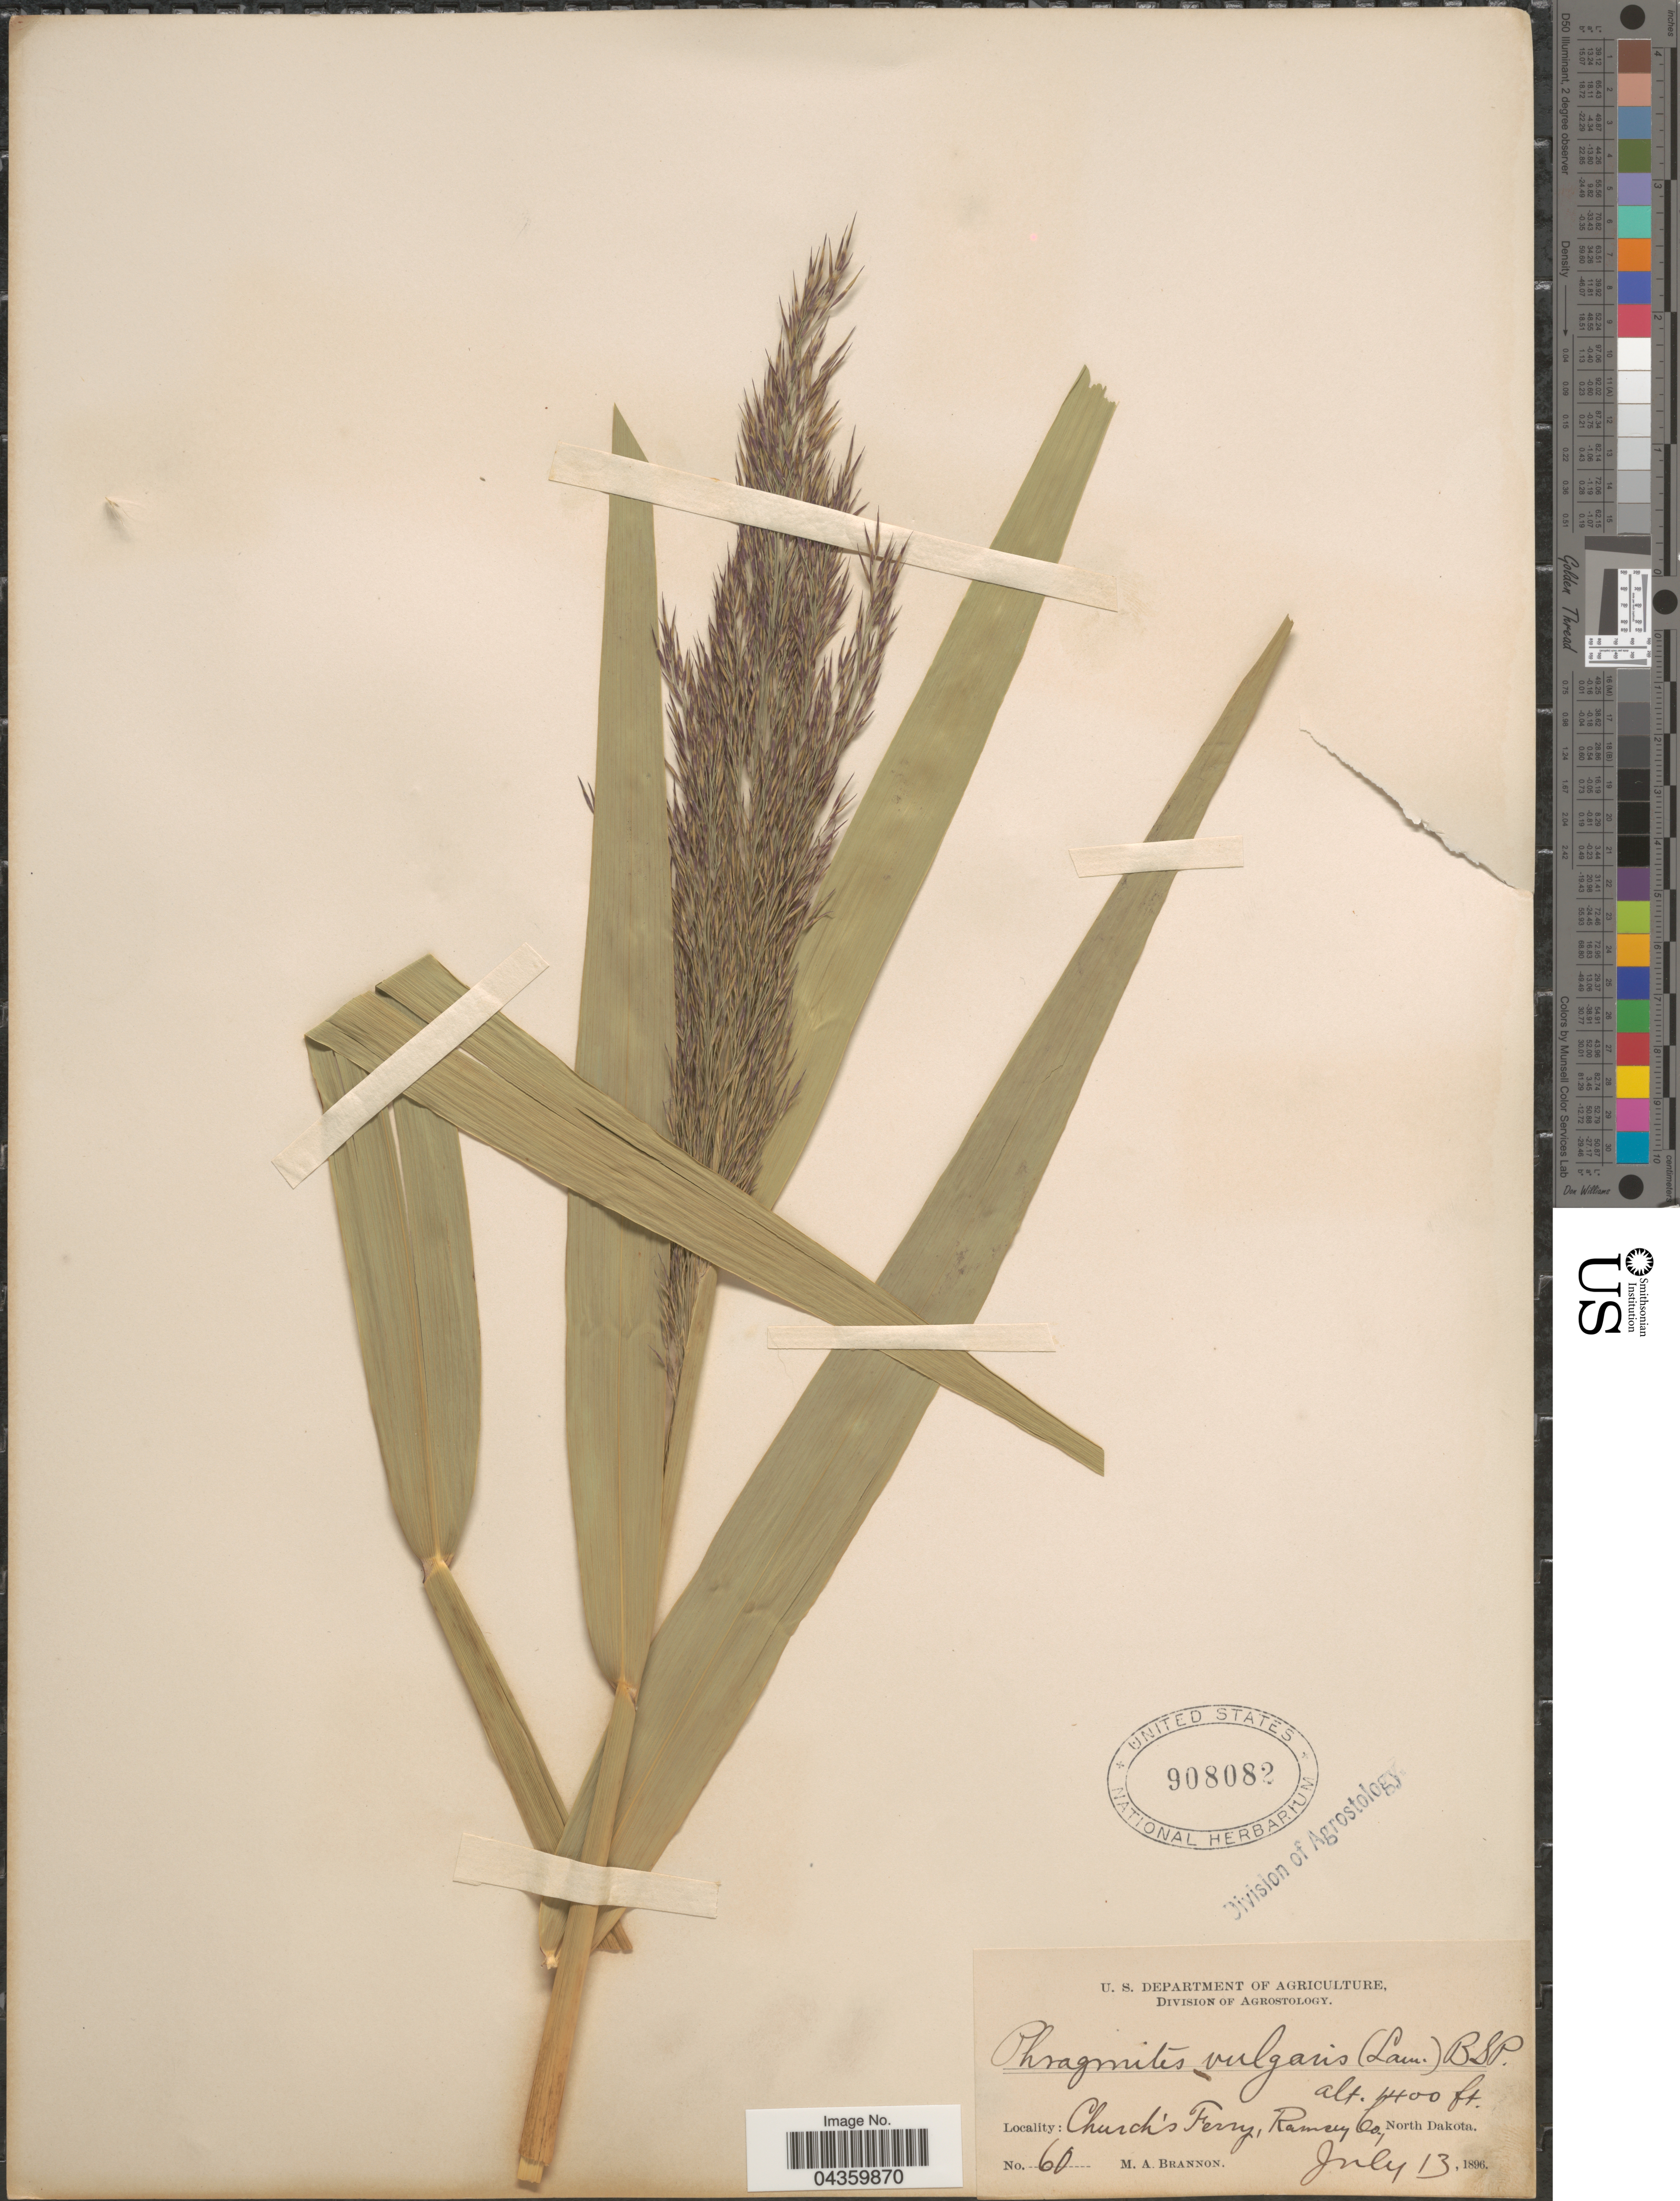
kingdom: Plantae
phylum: Tracheophyta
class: Liliopsida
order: Poales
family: Poaceae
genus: Phragmites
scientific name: Phragmites australis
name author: (Cav.) Trin. ex Steud.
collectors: M. Brannon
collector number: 60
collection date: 1896-07-13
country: United States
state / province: North Dakota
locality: Church's Ferry, Ramsey Co.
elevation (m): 427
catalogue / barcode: US 908082